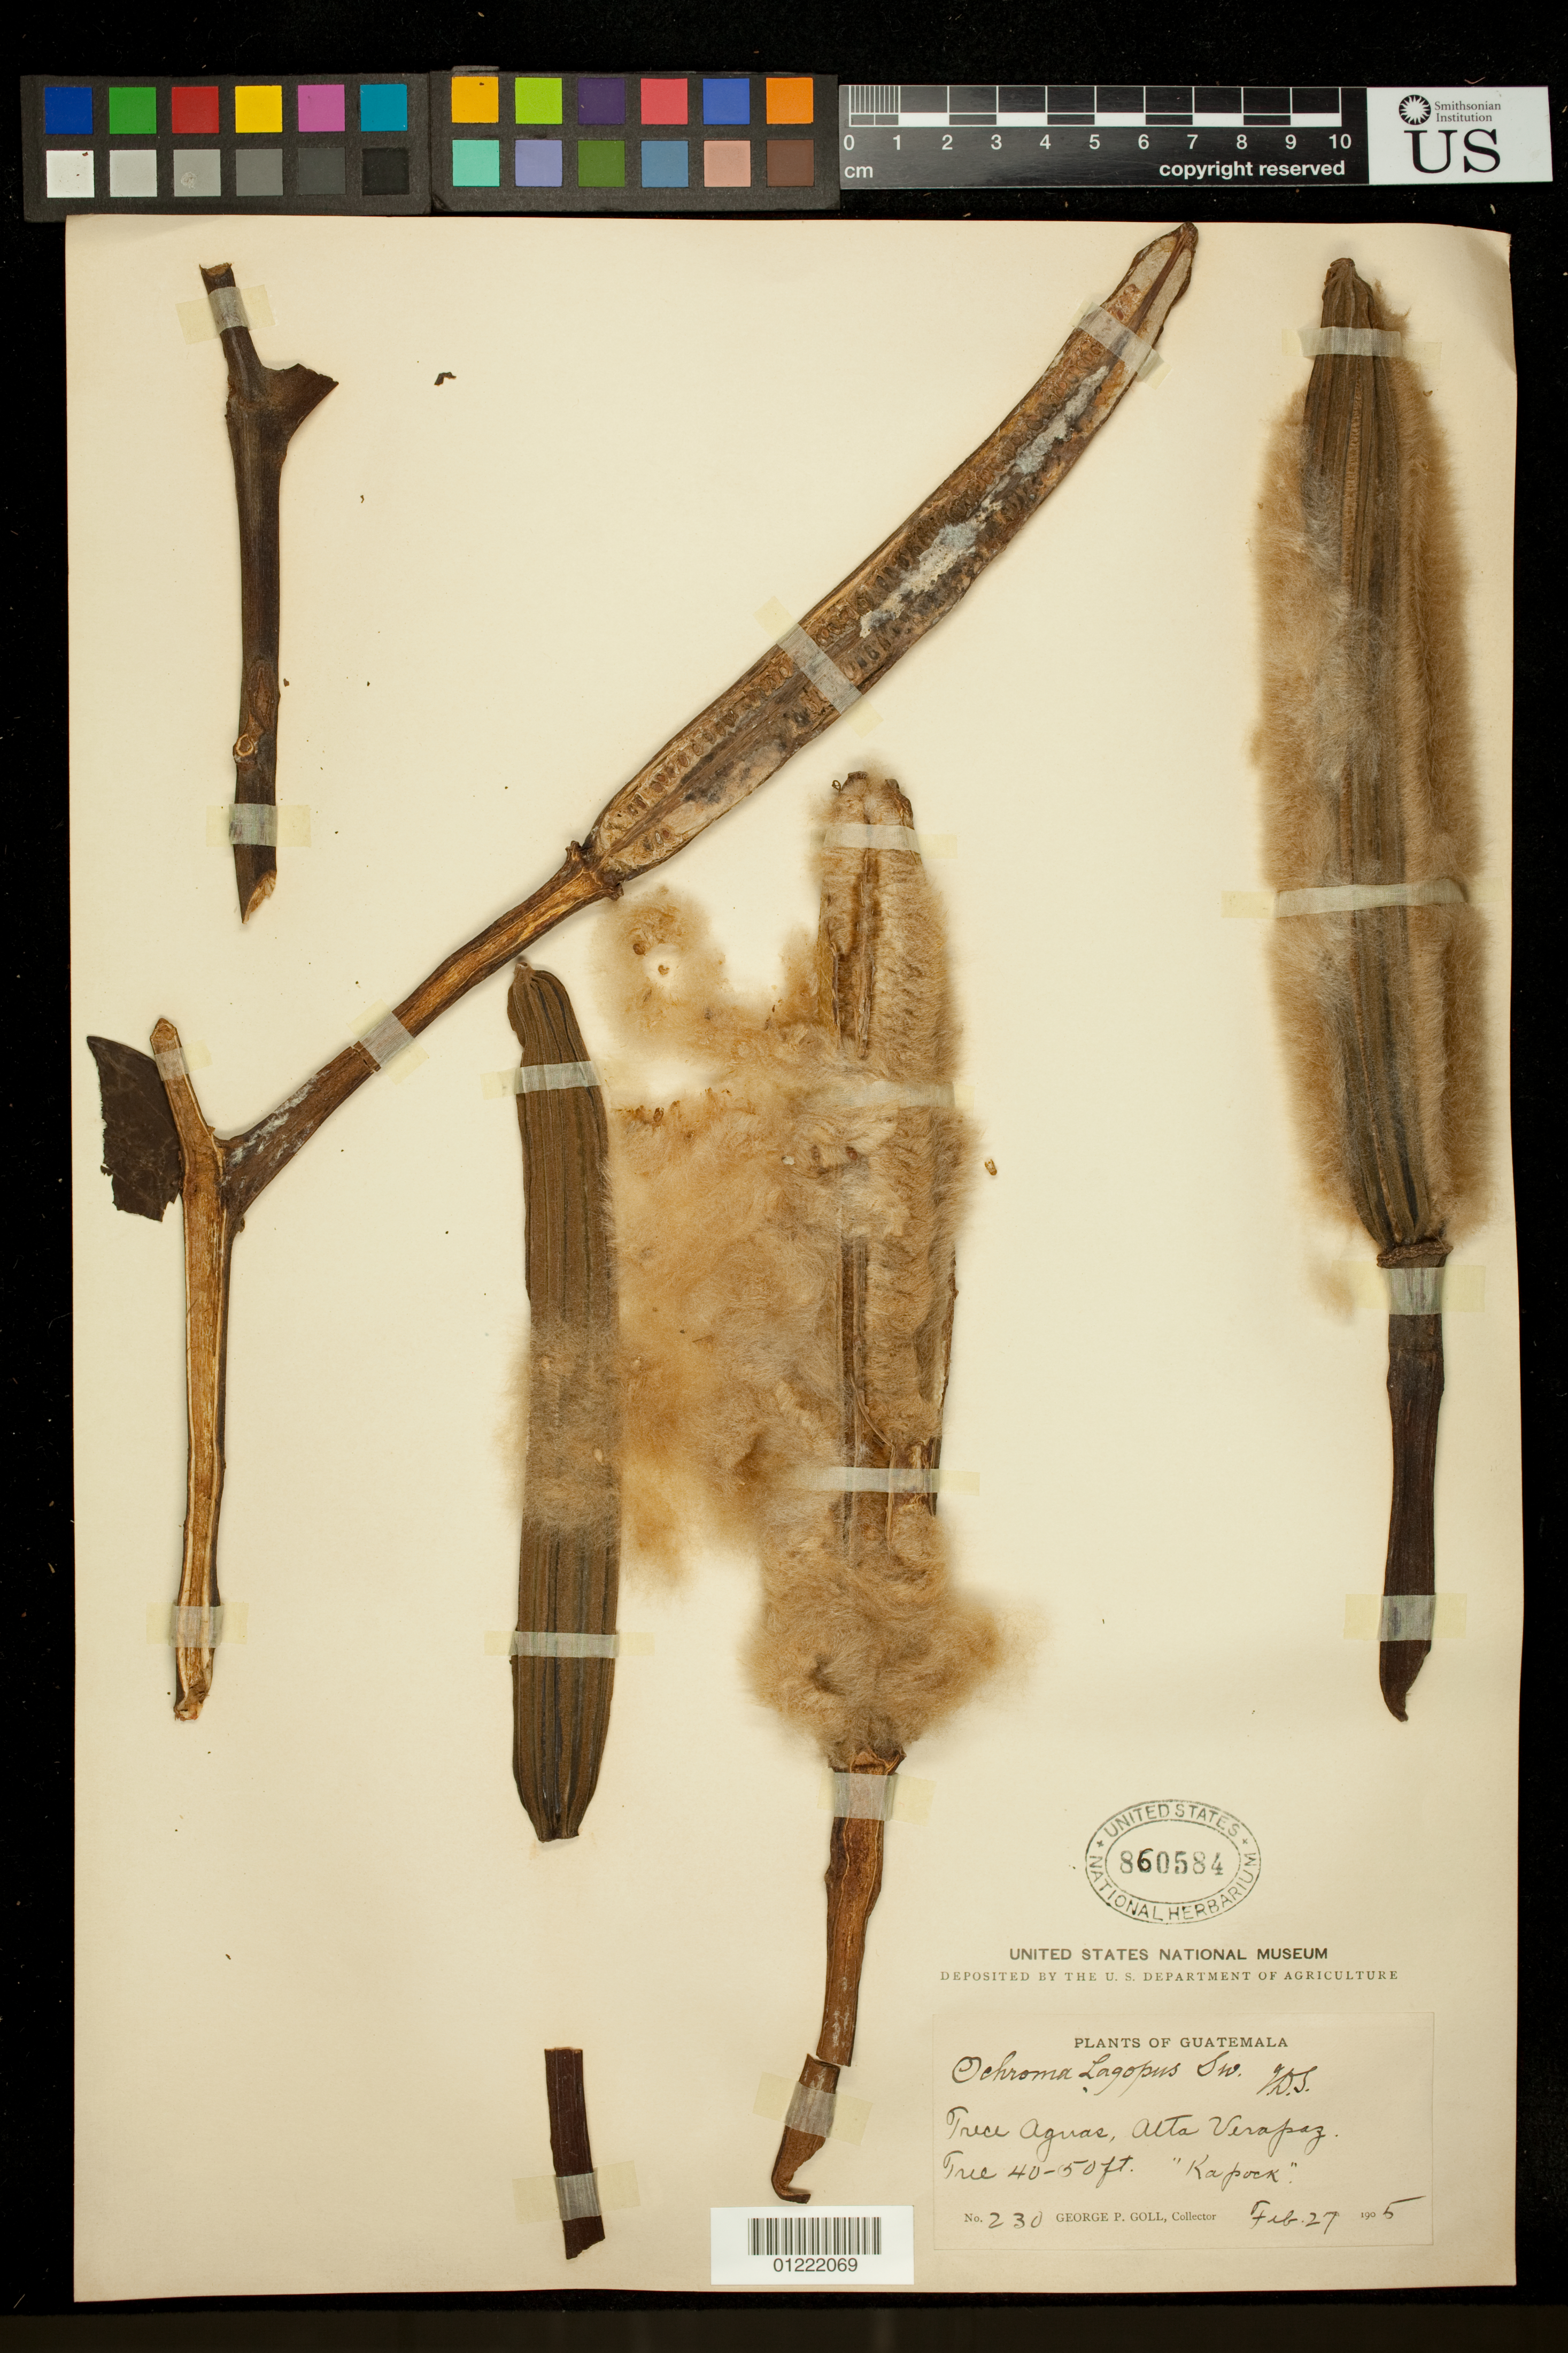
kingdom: Plantae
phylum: Tracheophyta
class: Magnoliopsida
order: Malvales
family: Malvaceae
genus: Ochroma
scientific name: Ochroma pyramidale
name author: (Cav. ex Lam.) Urb.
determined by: Dorr, L. J., (BOT), Smithsonian Institution - National Museum of Natural History (UNITED STATES)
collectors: G. P. Goll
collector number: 230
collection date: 1905-02-27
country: Guatemala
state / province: Alta Verapaz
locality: Trece Aguas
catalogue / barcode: US 860584